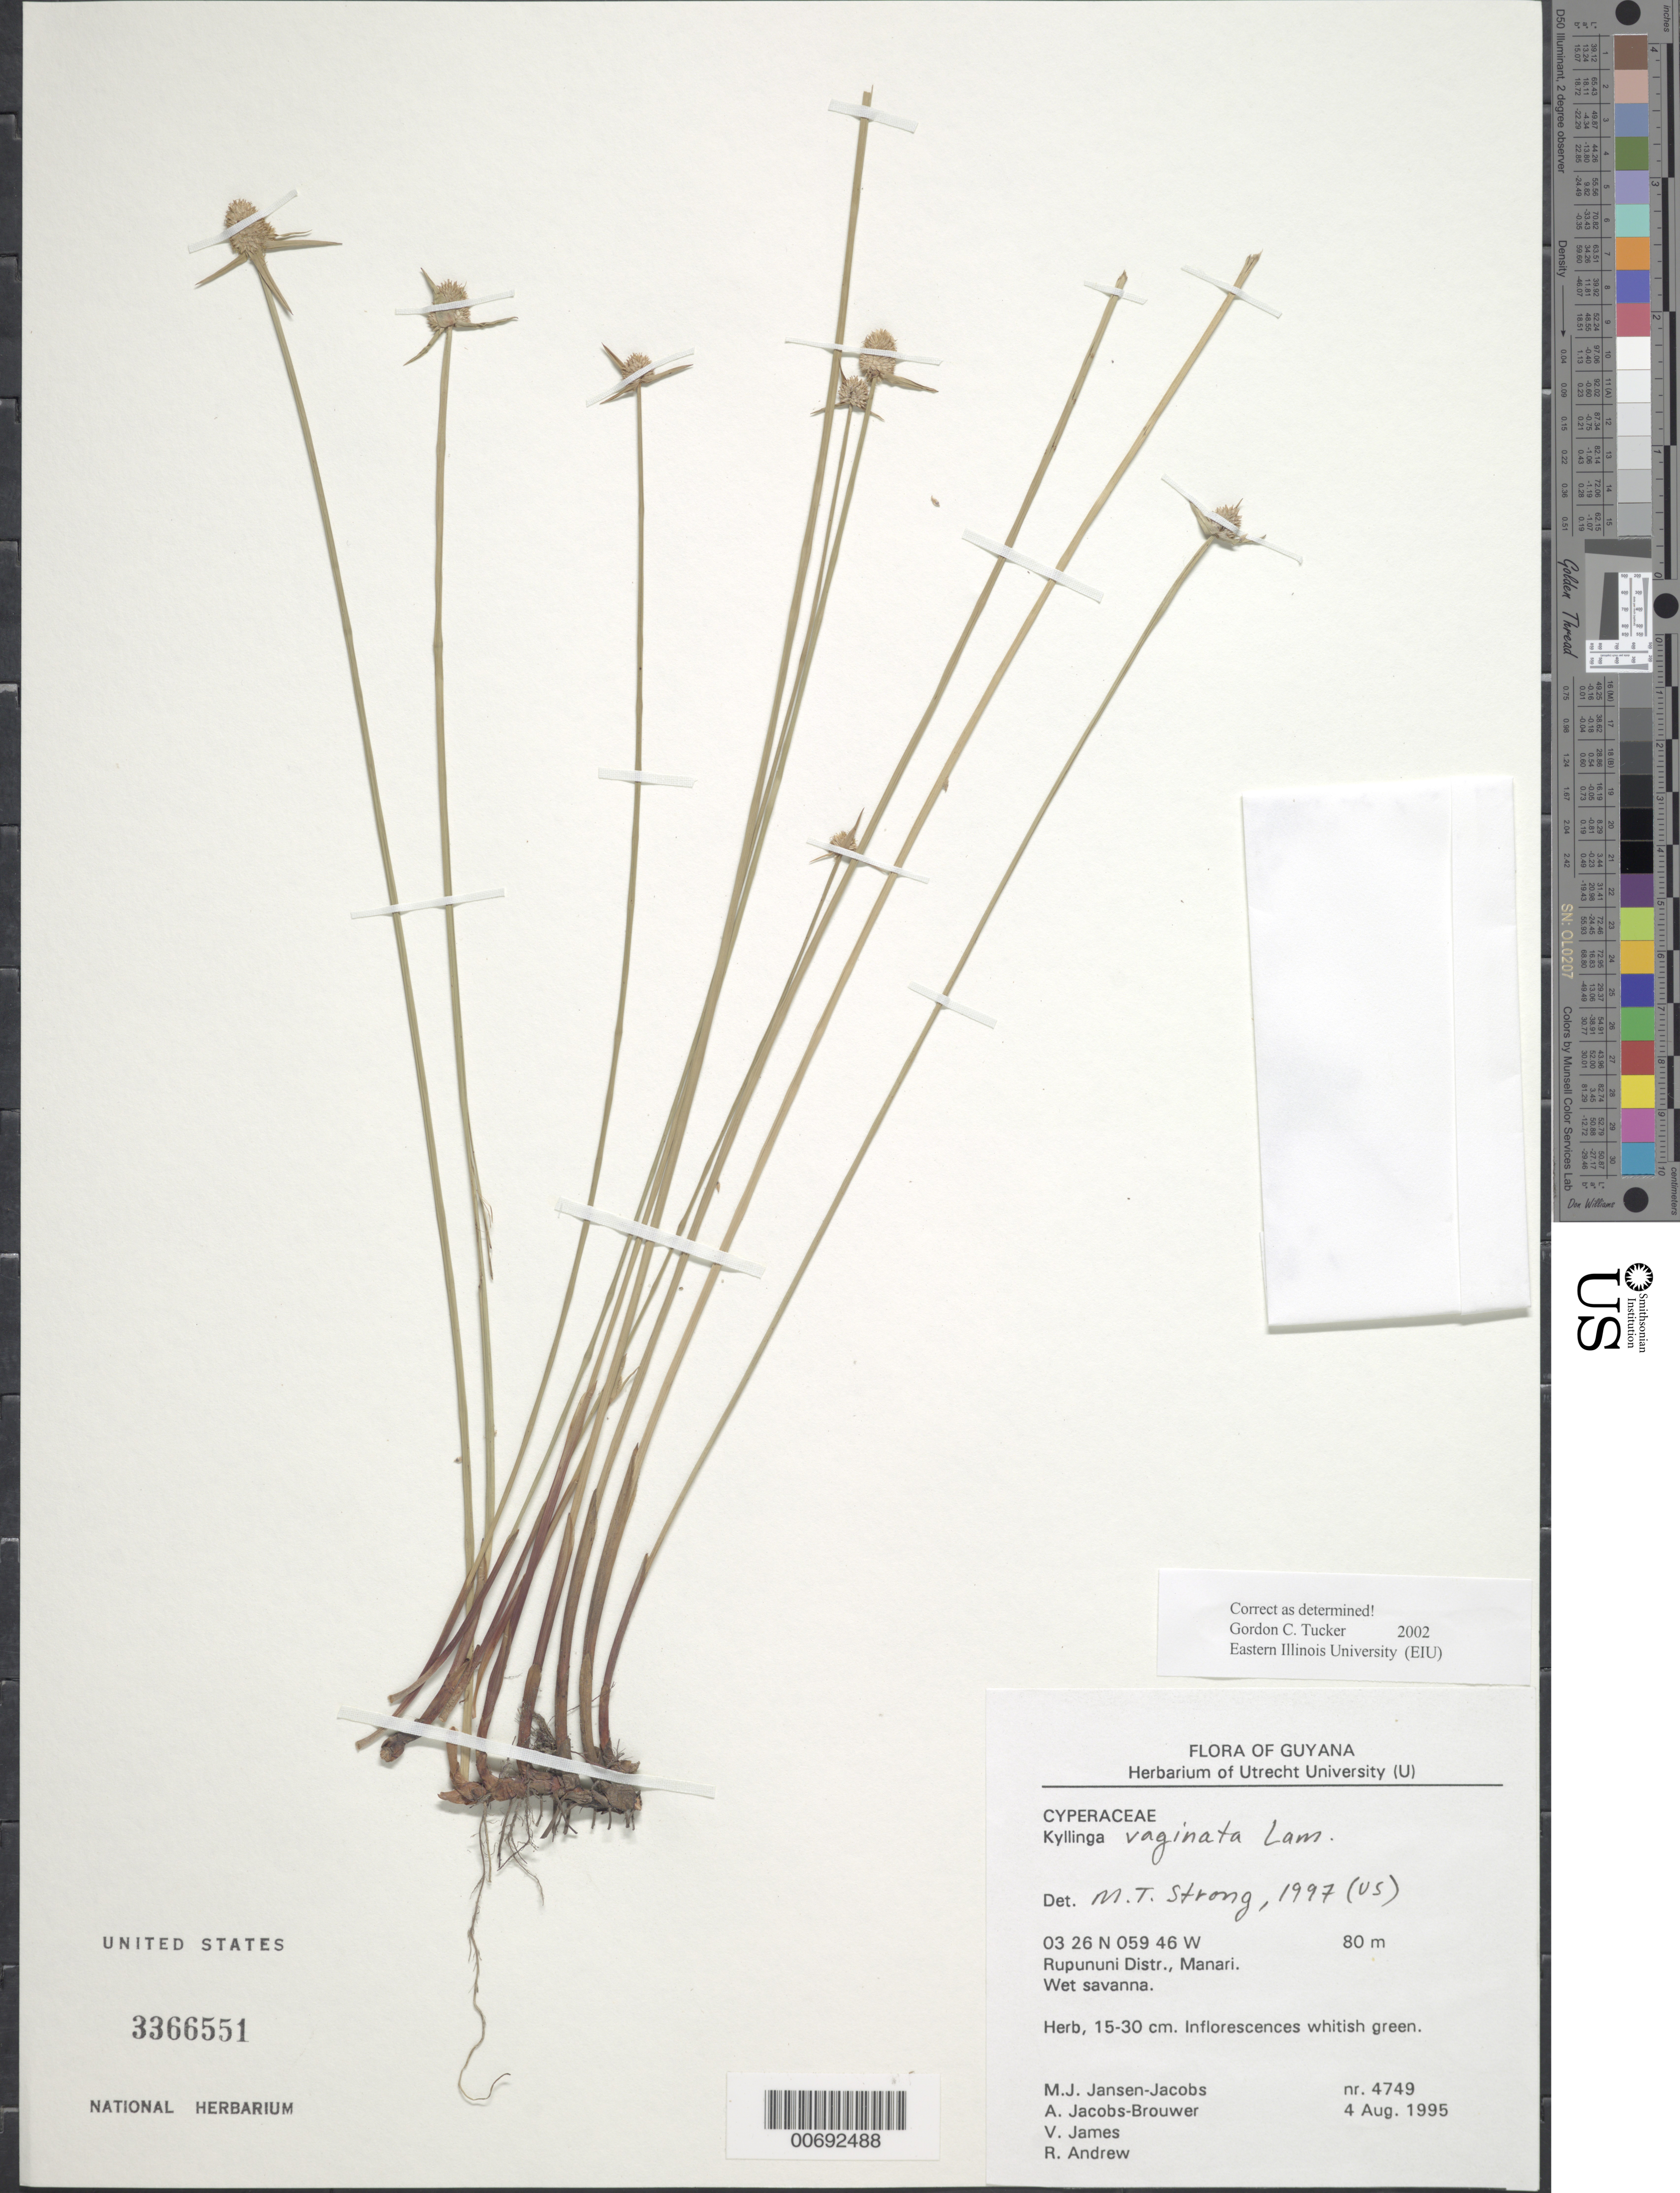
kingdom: Plantae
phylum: Tracheophyta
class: Liliopsida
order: Poales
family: Cyperaceae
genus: Cyperus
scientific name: Cyperus obtusatus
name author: (J. Presl & C. Presl) Mattf. & Kük.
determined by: Strong, M. T., (US), Smithsonian Institution - National Museum of Natural History (UNITED STATES)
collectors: M. J. Jansen-Jacobs, A. Jacobs-Brouwer, V. James & R. Andrew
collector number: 4749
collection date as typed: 4-Aug-95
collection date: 1995-08-04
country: Guyana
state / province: U. Takutu-U. Essequibo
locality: Manari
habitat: Wet savanna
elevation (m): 80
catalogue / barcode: US 3366551